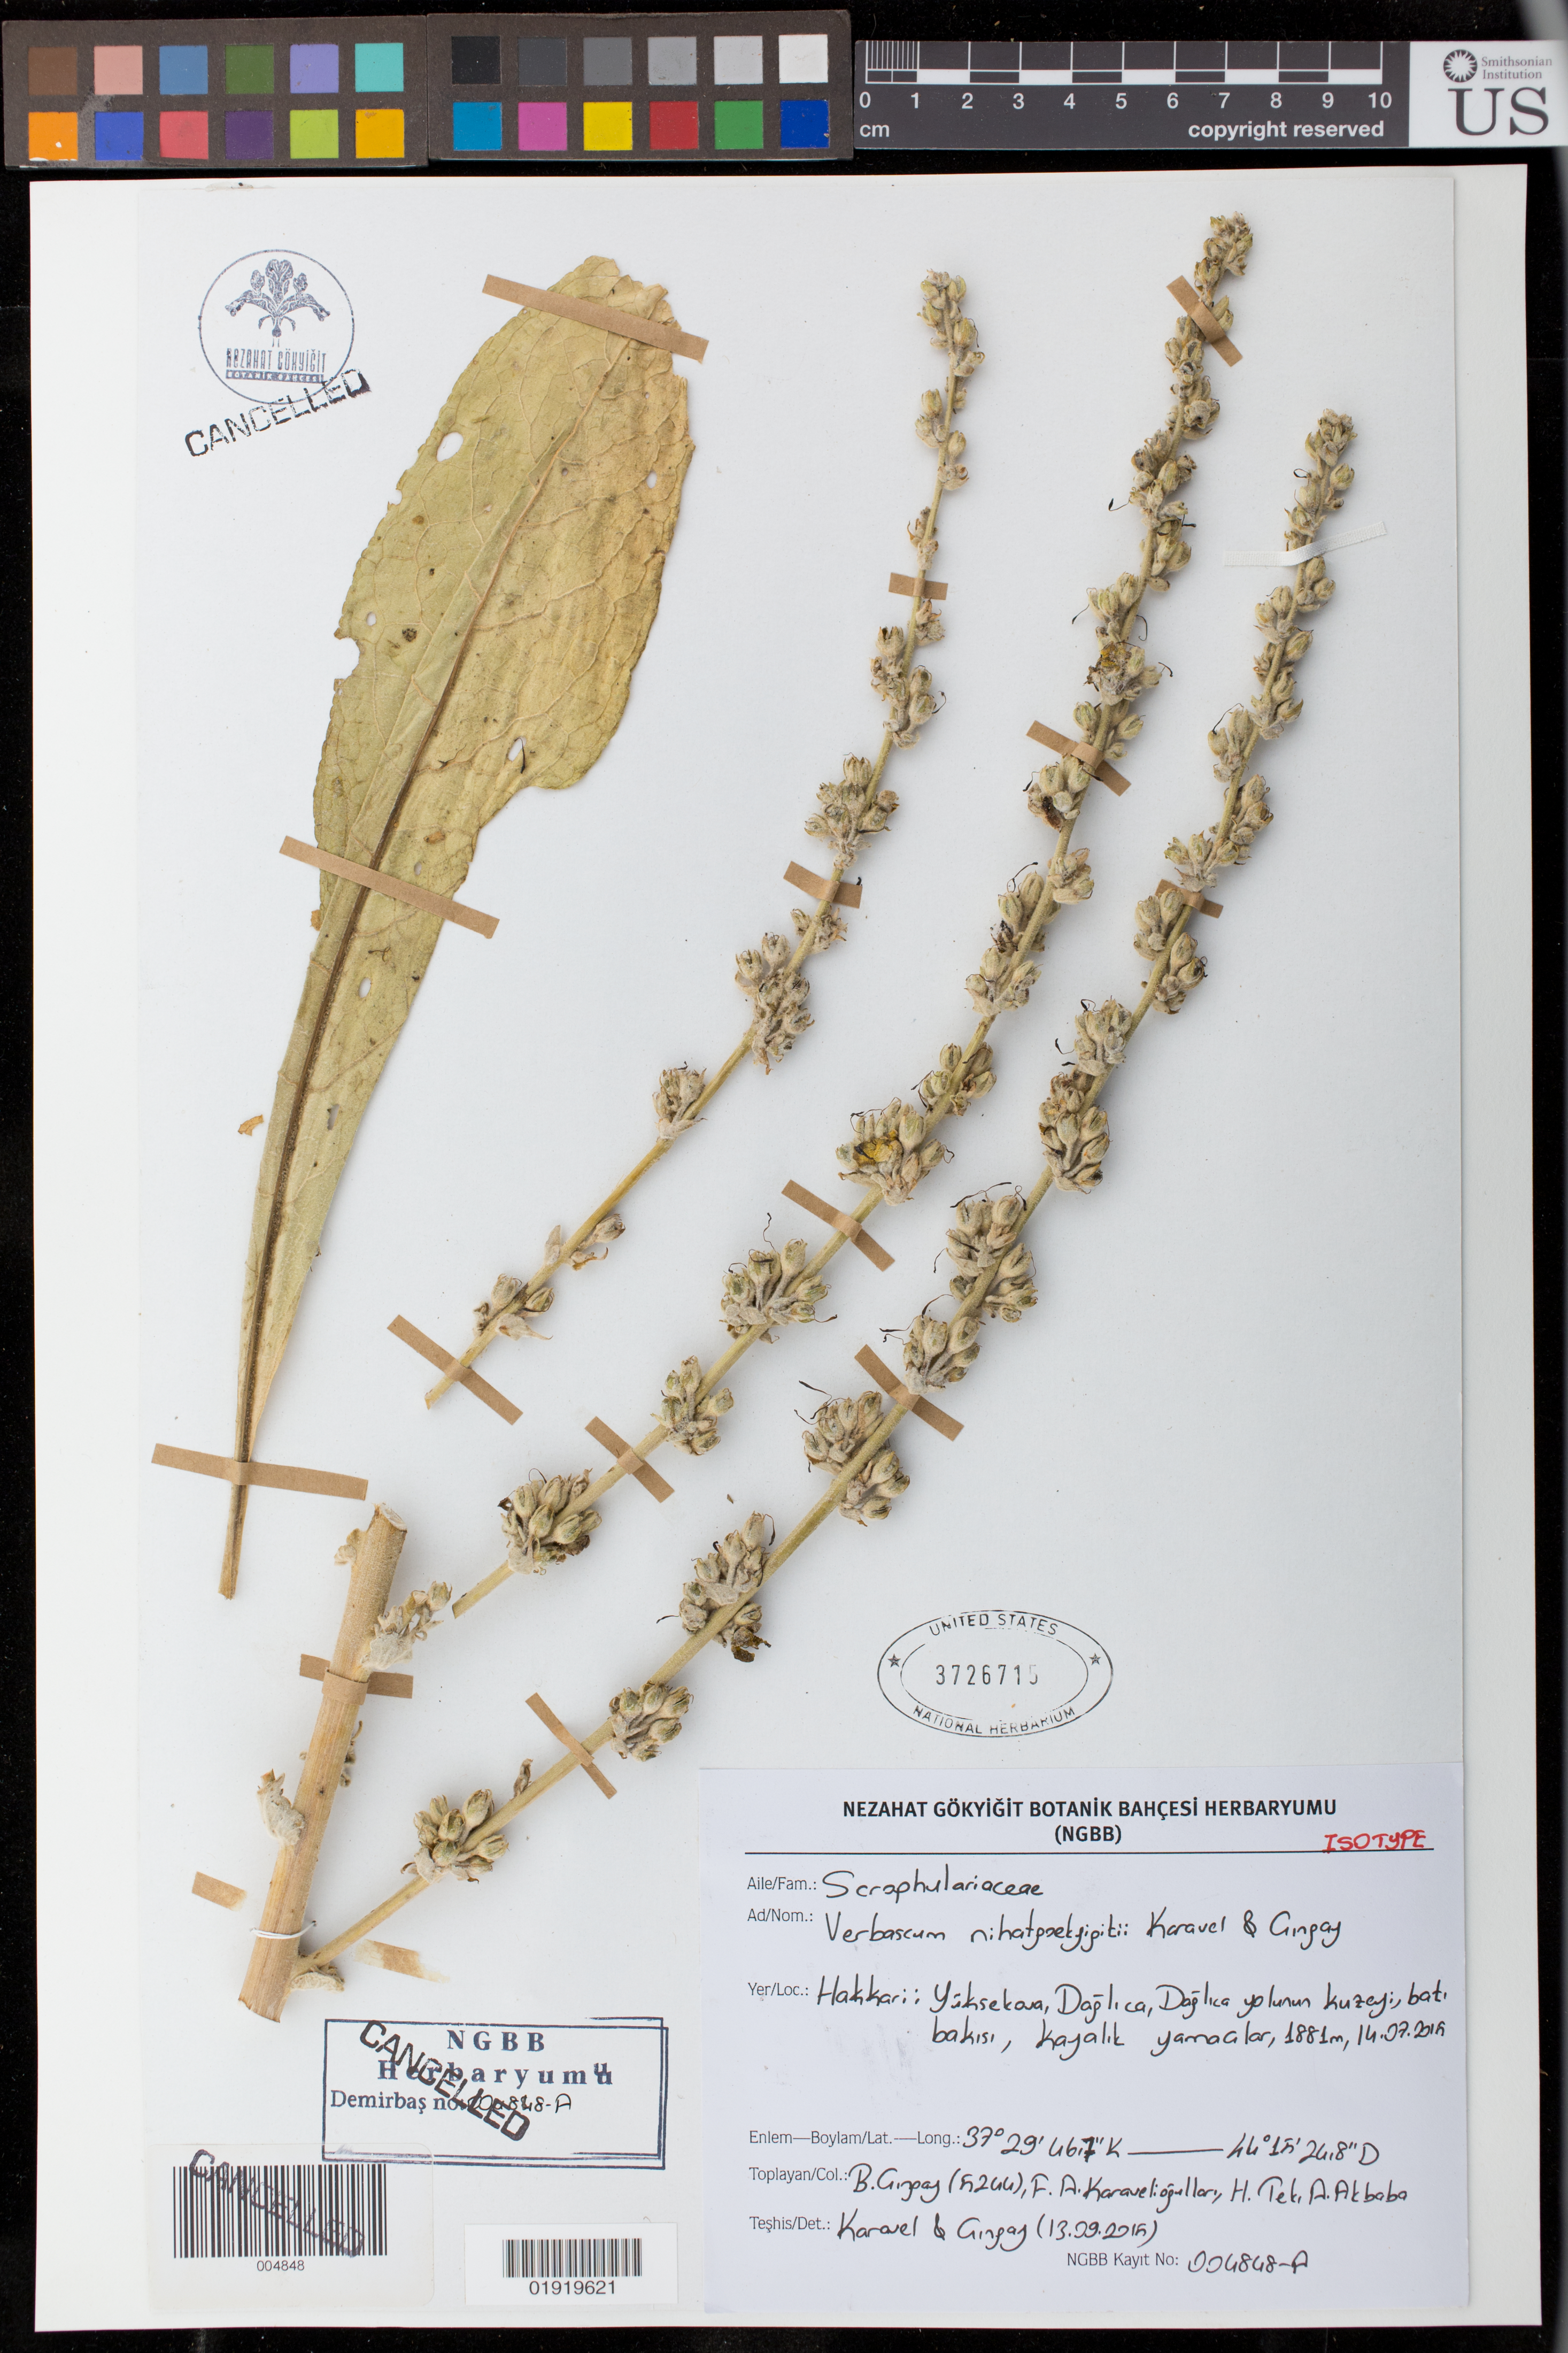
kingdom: Plantae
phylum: Tracheophyta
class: Magnoliopsida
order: Lamiales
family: Scrophulariaceae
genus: Verbascum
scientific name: Verbascum nihatgoekyigitii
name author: Karavel. & Çıngay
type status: Isotype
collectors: B. Çıngay et al.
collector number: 4848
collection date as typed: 14. 07. 2015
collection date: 2015-07-14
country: Turkey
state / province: Hakkari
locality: Hakkâri: Yüksekova, Dağlıca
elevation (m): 1881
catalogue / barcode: US 3726715